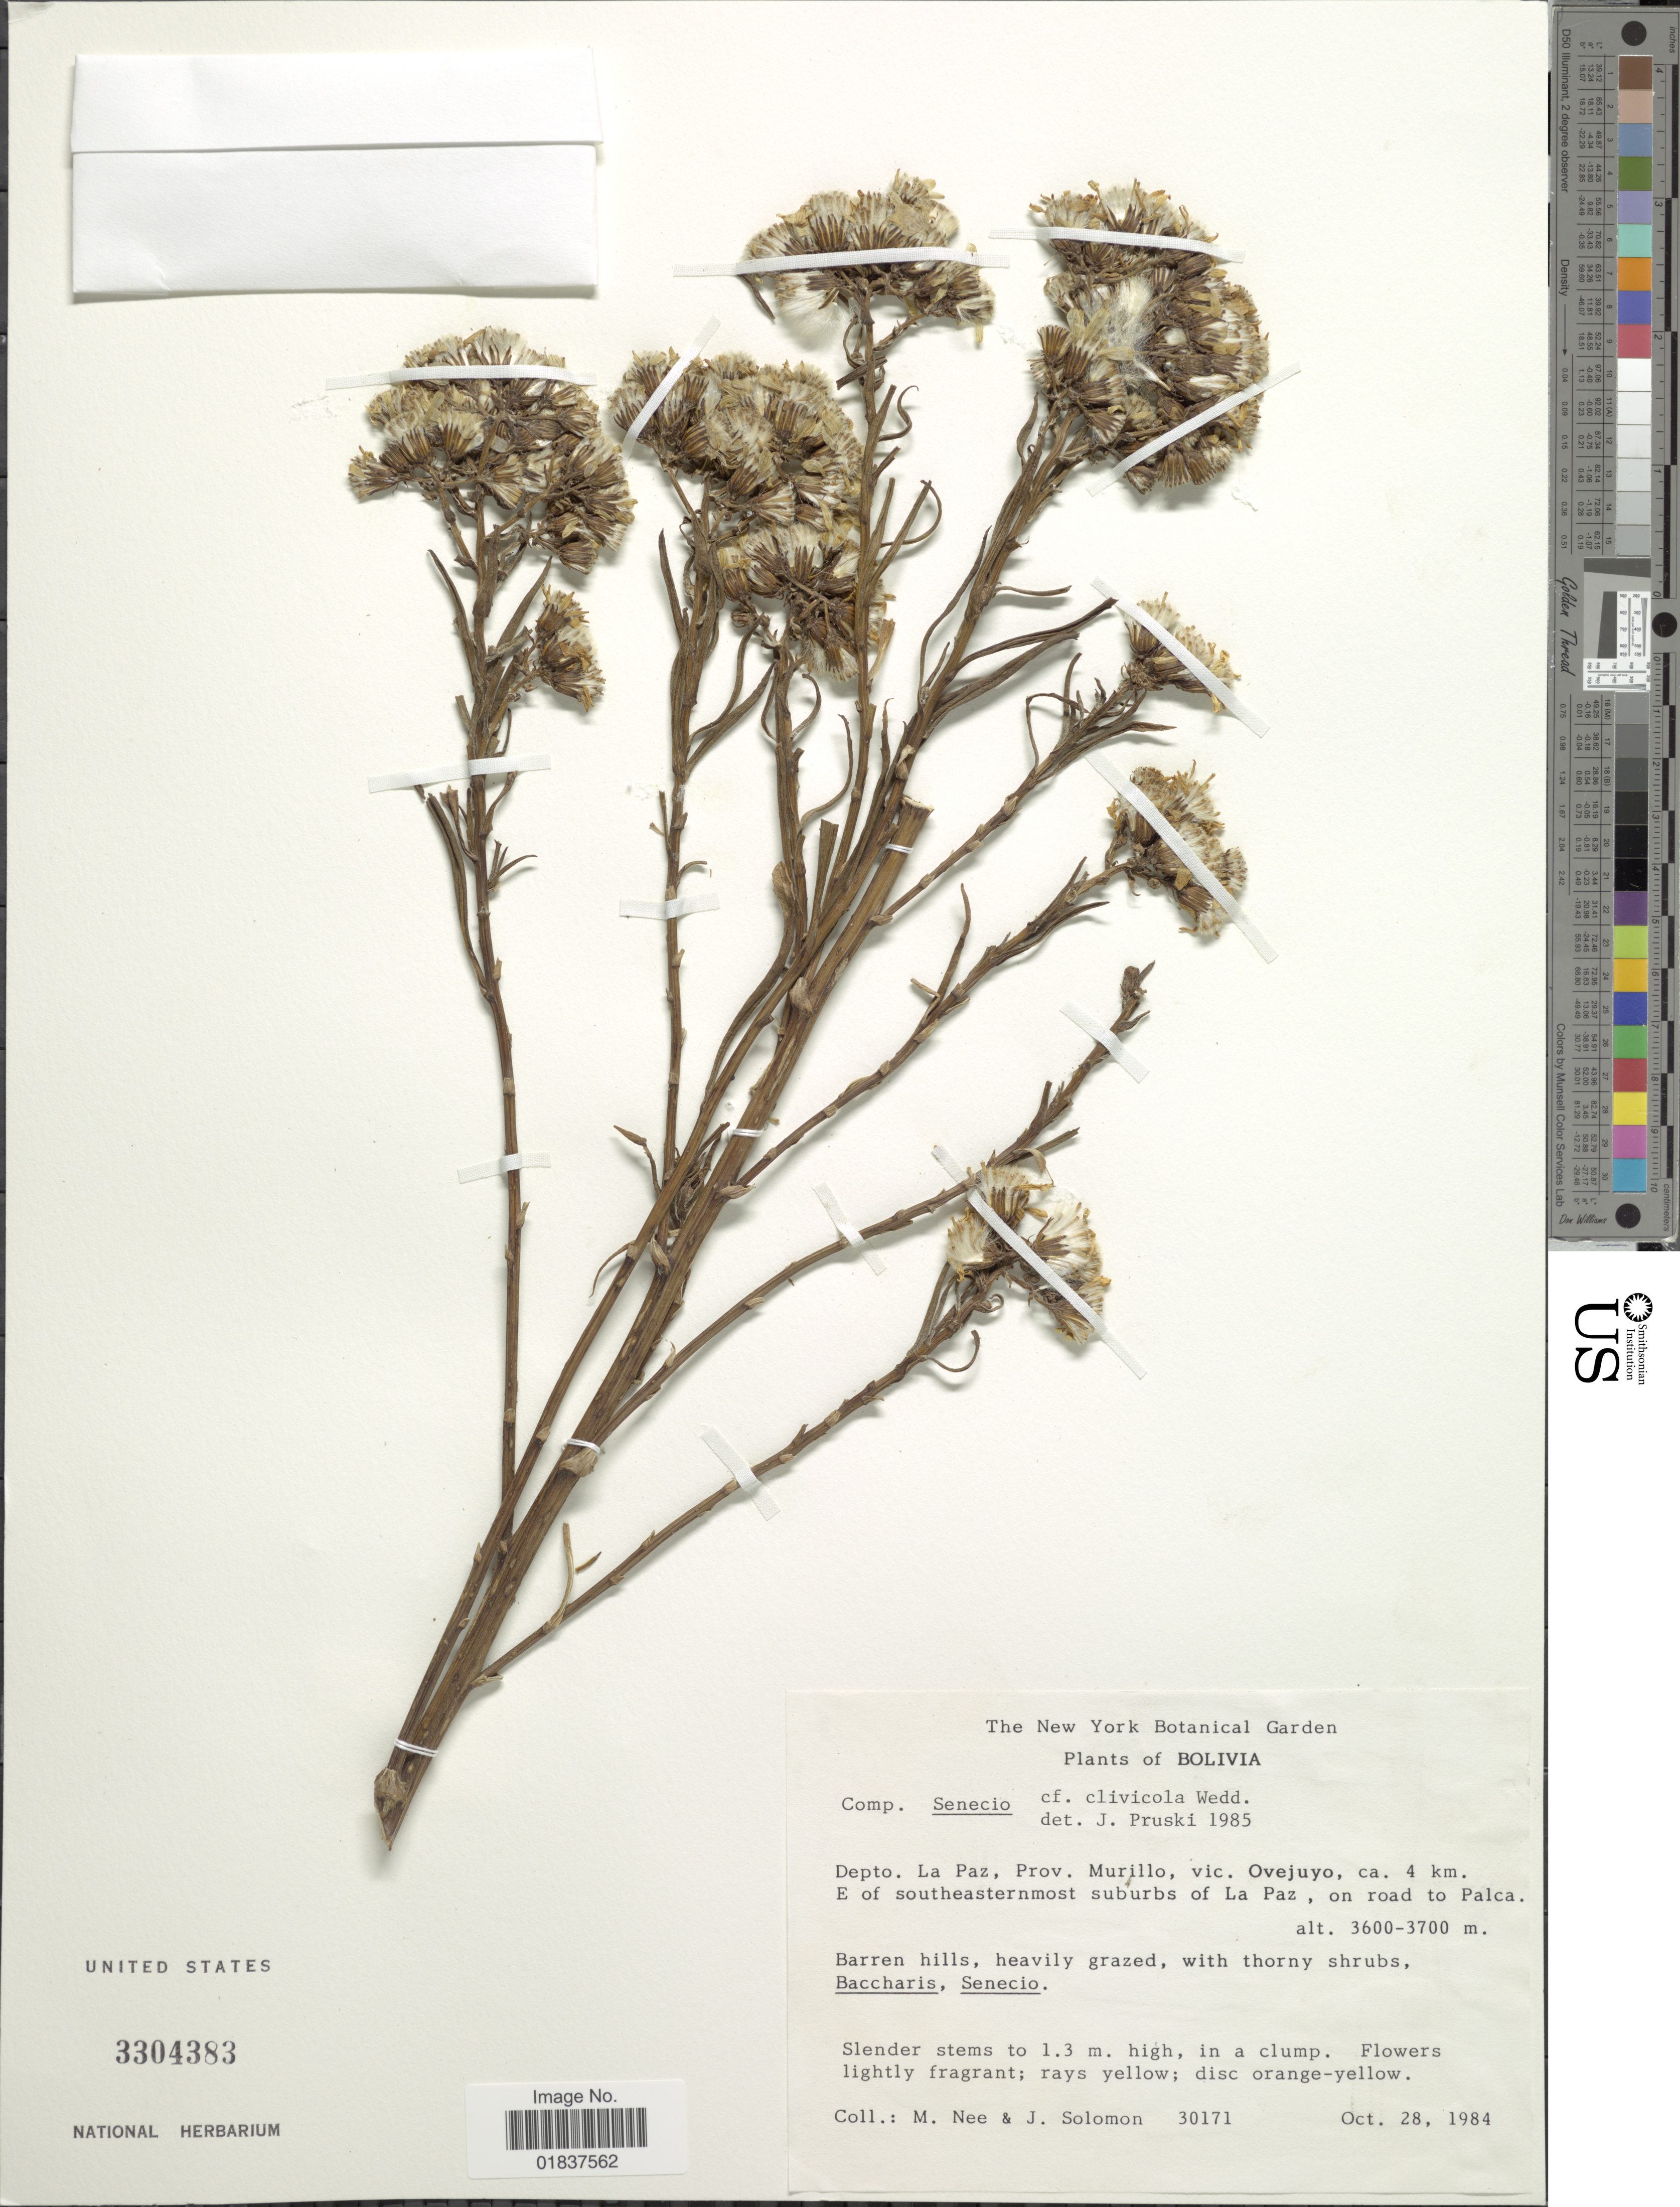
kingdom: Plantae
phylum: Tracheophyta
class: Magnoliopsida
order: Asterales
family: Asteraceae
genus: Senecio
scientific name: Senecio clivicola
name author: Wedd.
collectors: M. Nee & J. Solomon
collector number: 30171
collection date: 1984-10-28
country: Bolivia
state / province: La Paz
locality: Depto. La Paz, Prov. Murillo, vic. Ovejuvo, ca. 4 km. E of southeasternmost suburbs of La Paz, on road to Palca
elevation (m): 3600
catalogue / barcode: US 3304383